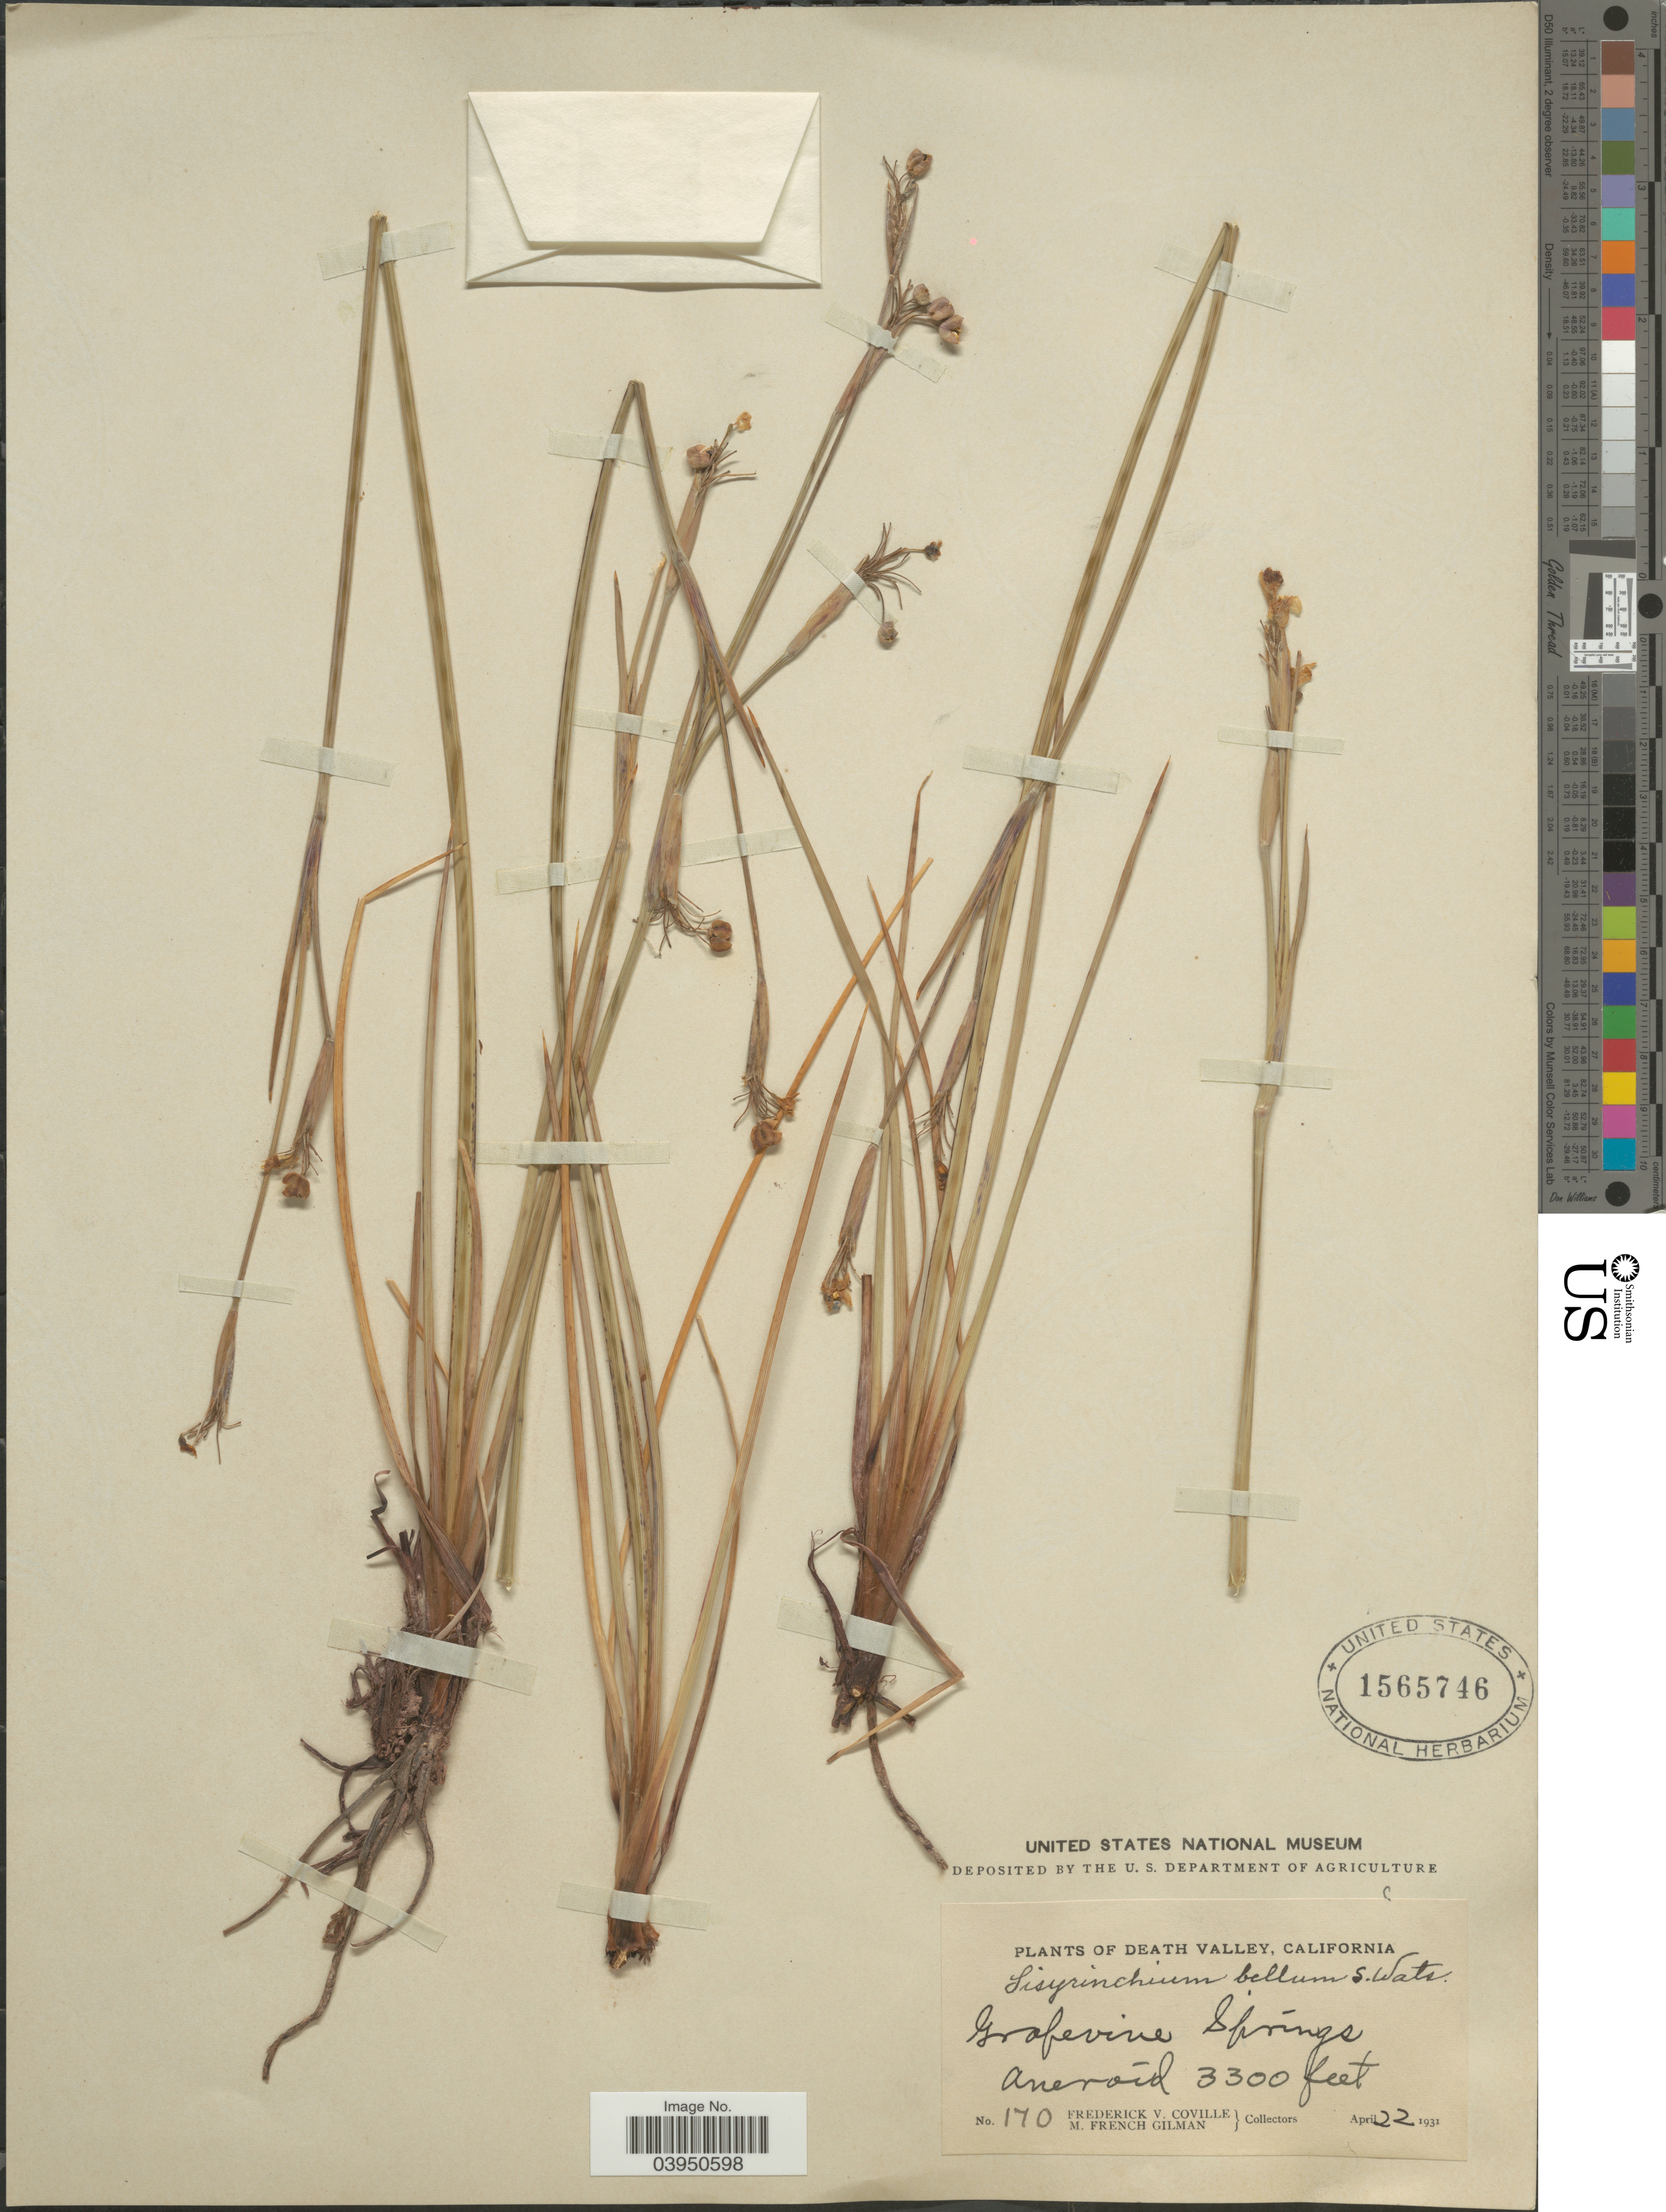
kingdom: Plantae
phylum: Tracheophyta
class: Liliopsida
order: Asparagales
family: Iridaceae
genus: Sisyrinchium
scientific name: Sisyrinchium bellum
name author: S. Watson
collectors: F. V. Coville & M. F. Gilman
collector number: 170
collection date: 1931-04-22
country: United States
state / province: California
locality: Death Valley. Grafevine Springs. Aneroid.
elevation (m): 1006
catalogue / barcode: US 1565746